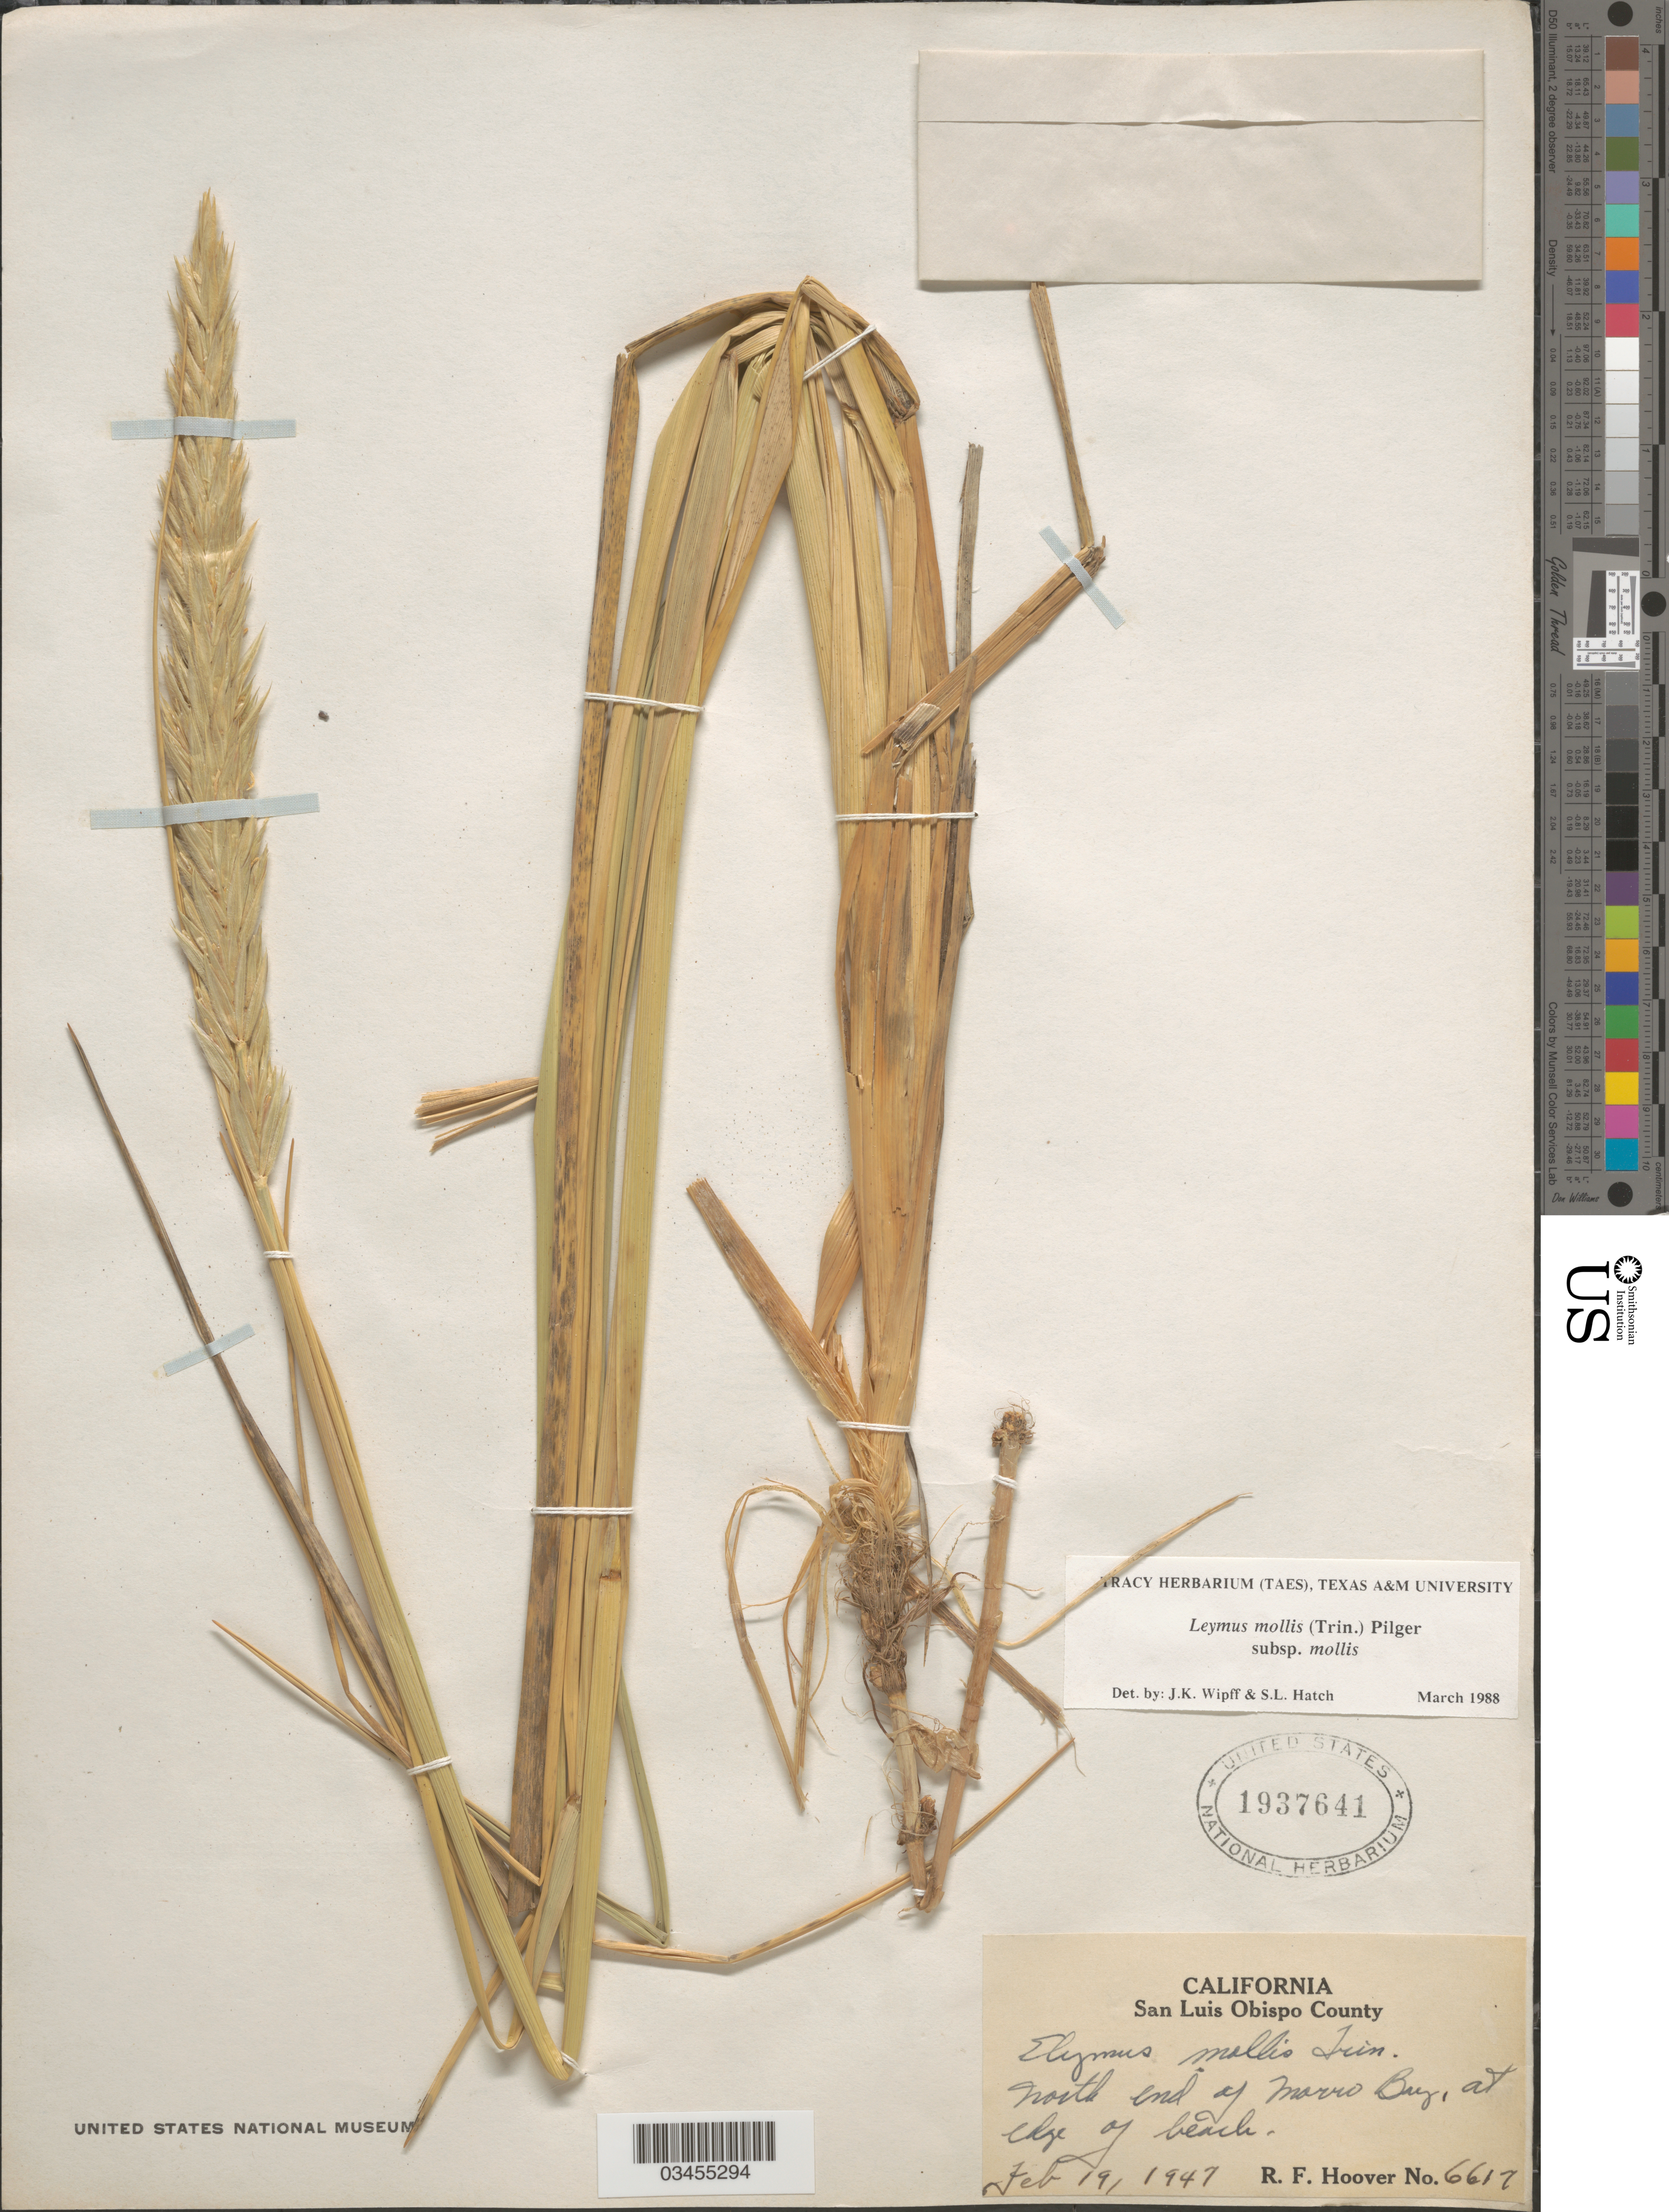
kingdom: Plantae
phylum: Tracheophyta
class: Liliopsida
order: Poales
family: Poaceae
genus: Leymus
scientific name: Leymus mollis subsp. mollis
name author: (Trin.) Pilg.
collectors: R. F. Hoover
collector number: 6617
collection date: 1947-02-19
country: United States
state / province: California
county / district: San Luis Obispo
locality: San Luis Obispo County. North end of Morro Bay, at edge of beach.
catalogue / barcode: US 1937641